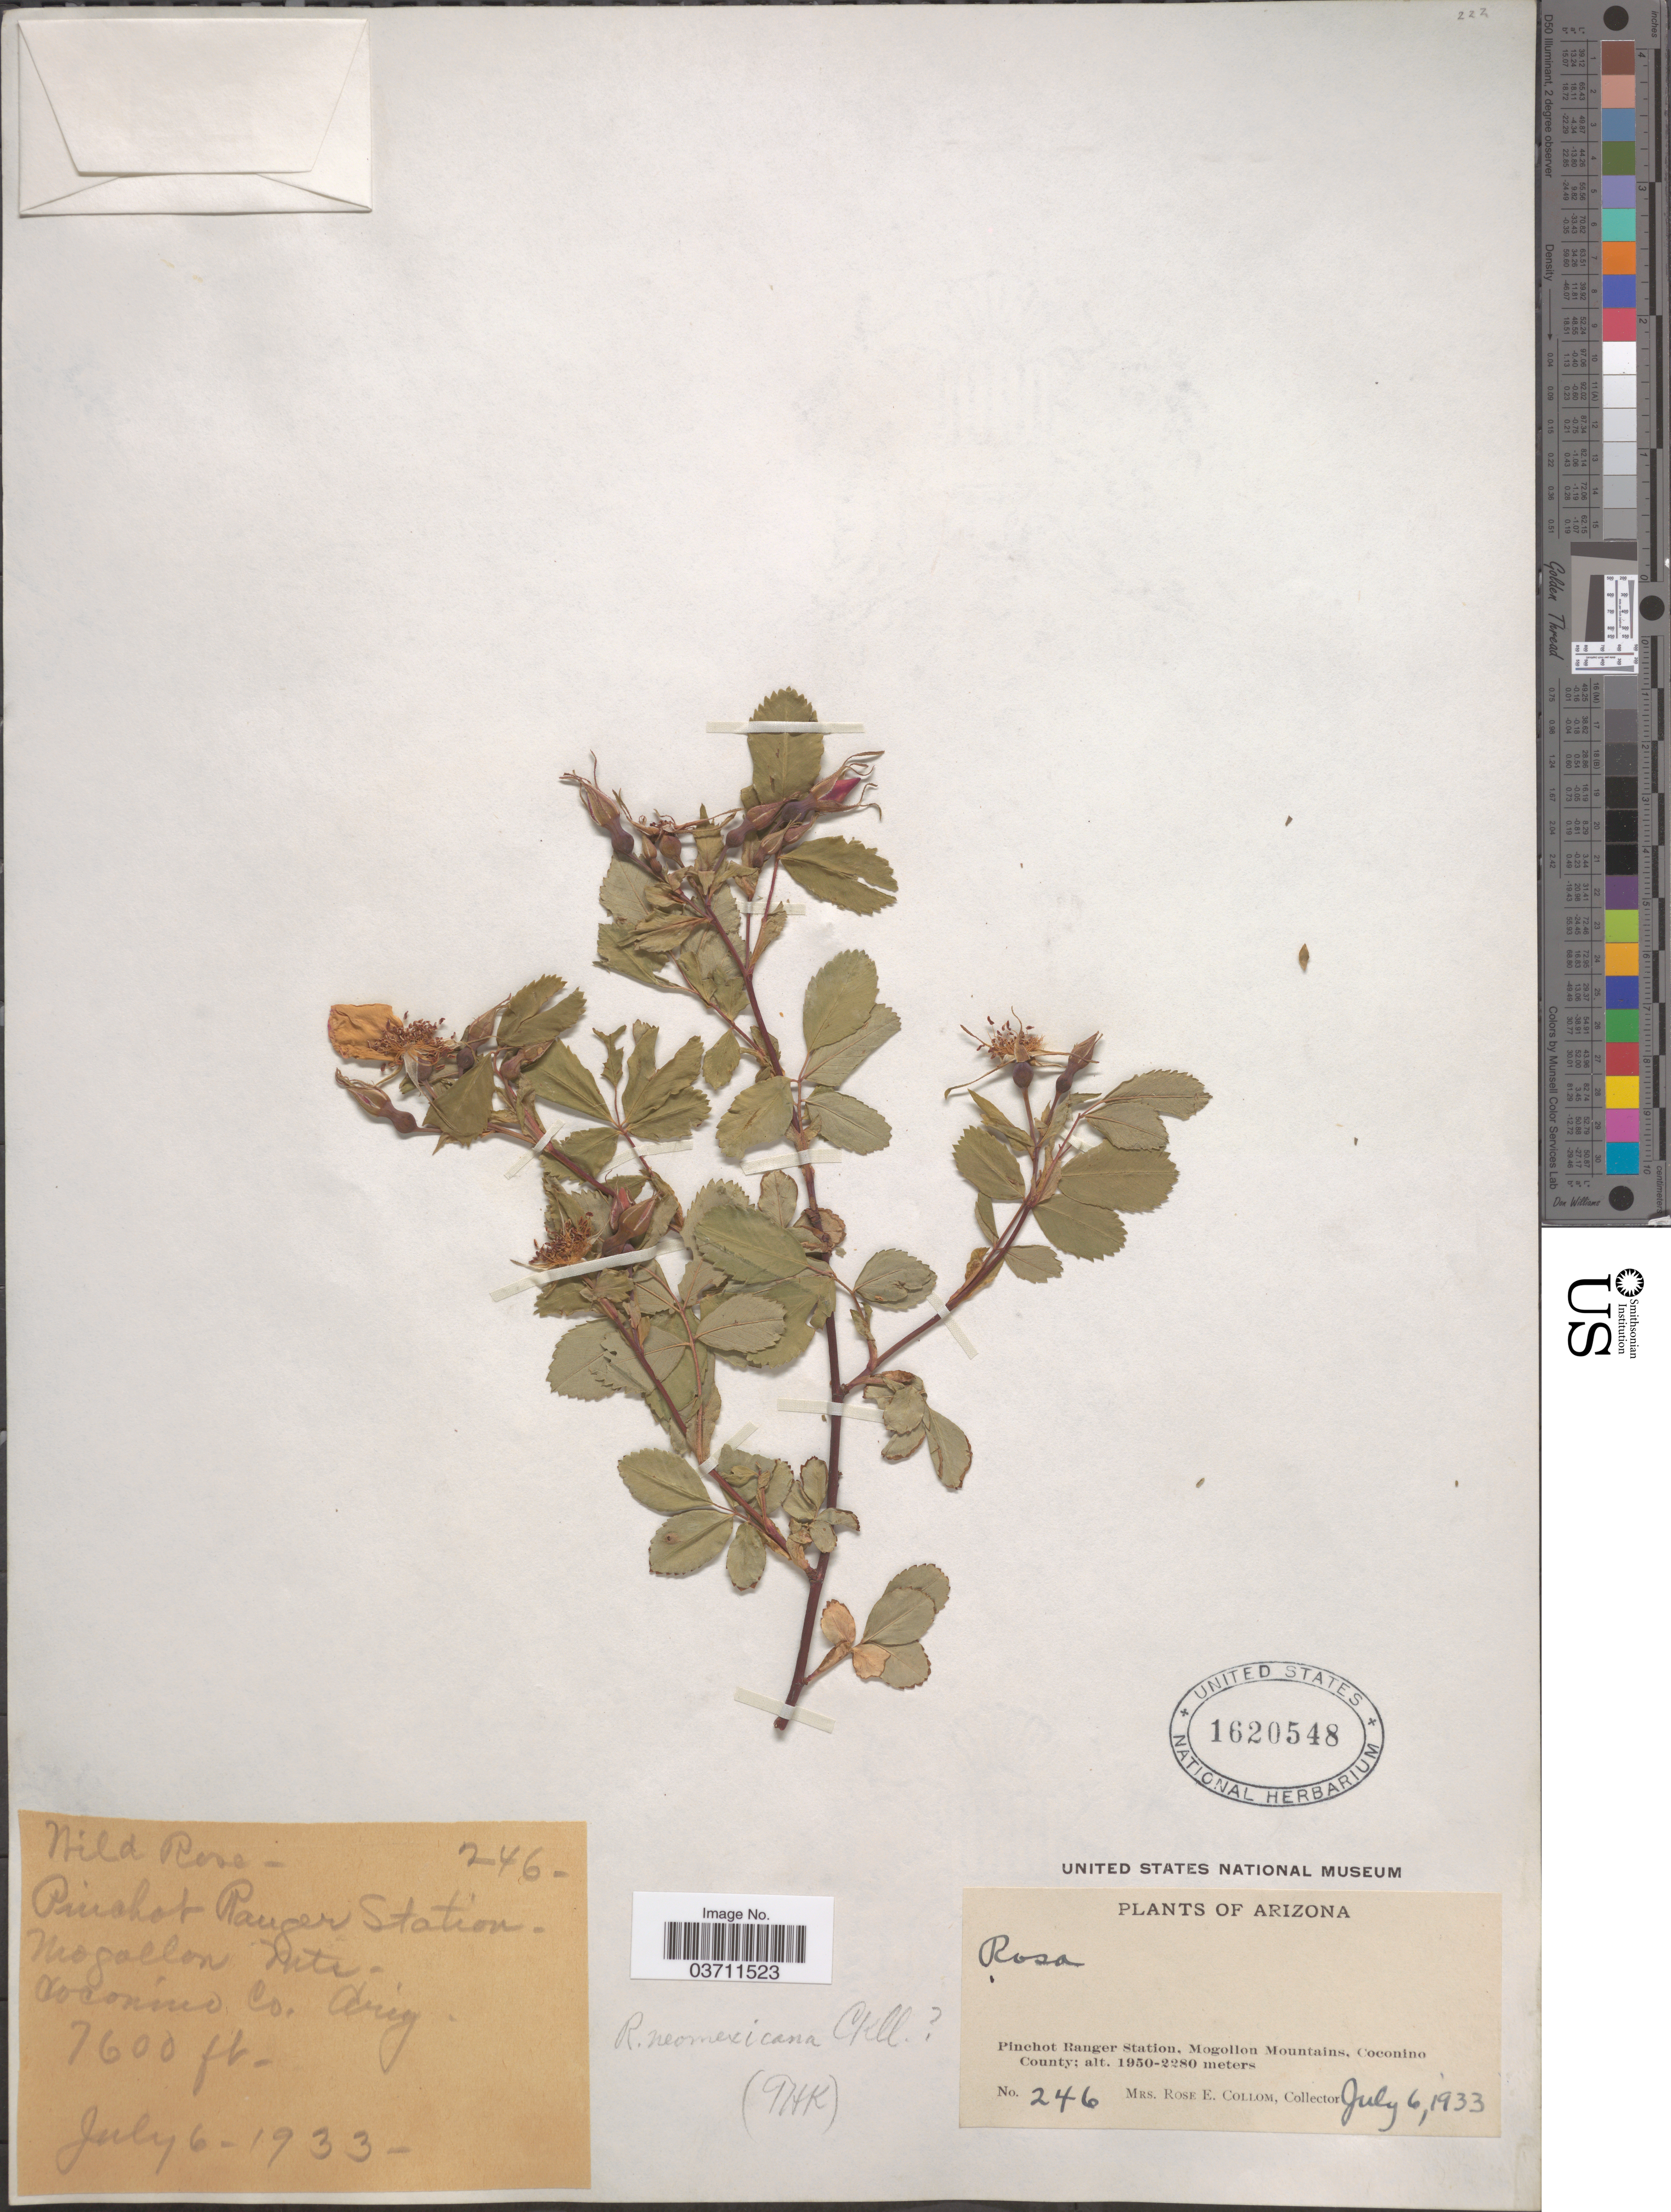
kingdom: Plantae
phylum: Tracheophyta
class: Magnoliopsida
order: Rosales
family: Rosaceae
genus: Rosa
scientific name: Rosa neomexicana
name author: Cockerell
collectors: R. E. Collom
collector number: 246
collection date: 1933-07-06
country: United States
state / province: Arizona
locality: Pinchot Ranger Station, Mogollon Mountains, Coconino County.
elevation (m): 2316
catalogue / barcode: US 1620548